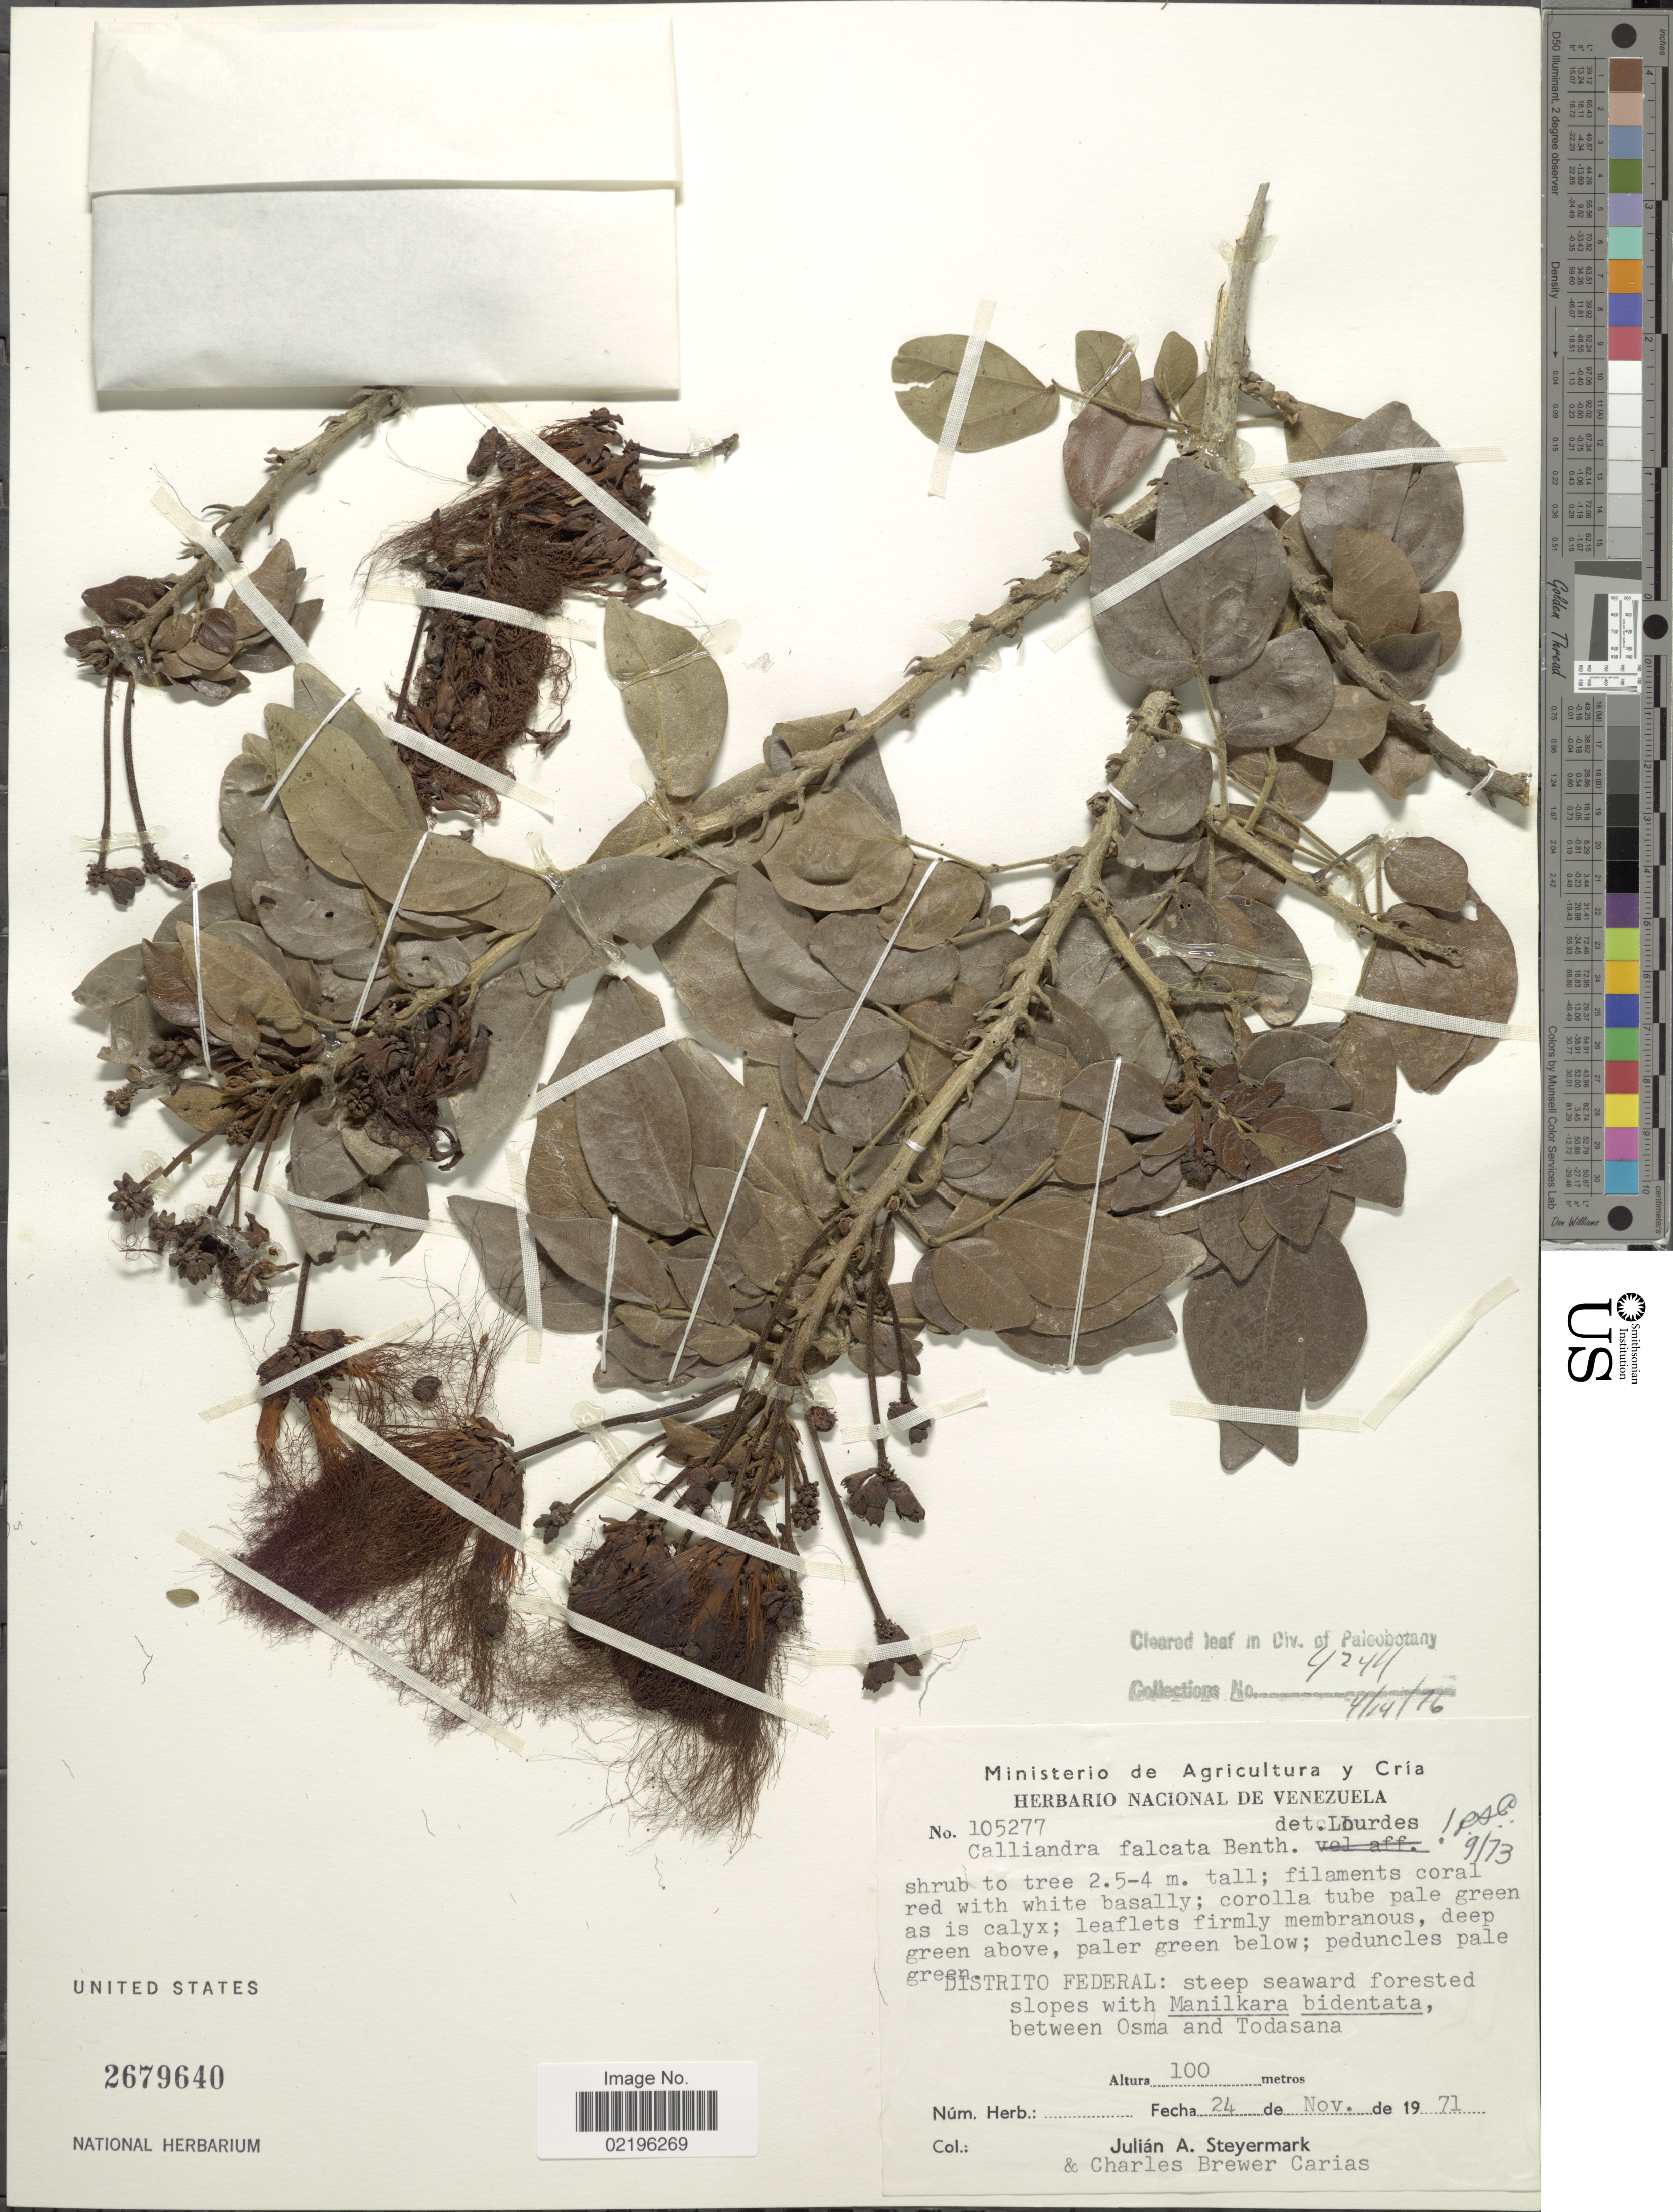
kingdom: Plantae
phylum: Tracheophyta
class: Magnoliopsida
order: Fabales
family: Fabaceae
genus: Calliandra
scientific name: Calliandra falcata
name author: Benth.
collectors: J. Steyermark & C. Brewer-Carias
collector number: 105277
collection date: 1971-11-24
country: Venezuela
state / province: Distrito Federal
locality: Steep seaward forested slopes with Manilkara bidentata, between Osma and Todasana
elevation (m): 100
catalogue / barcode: US 2679640